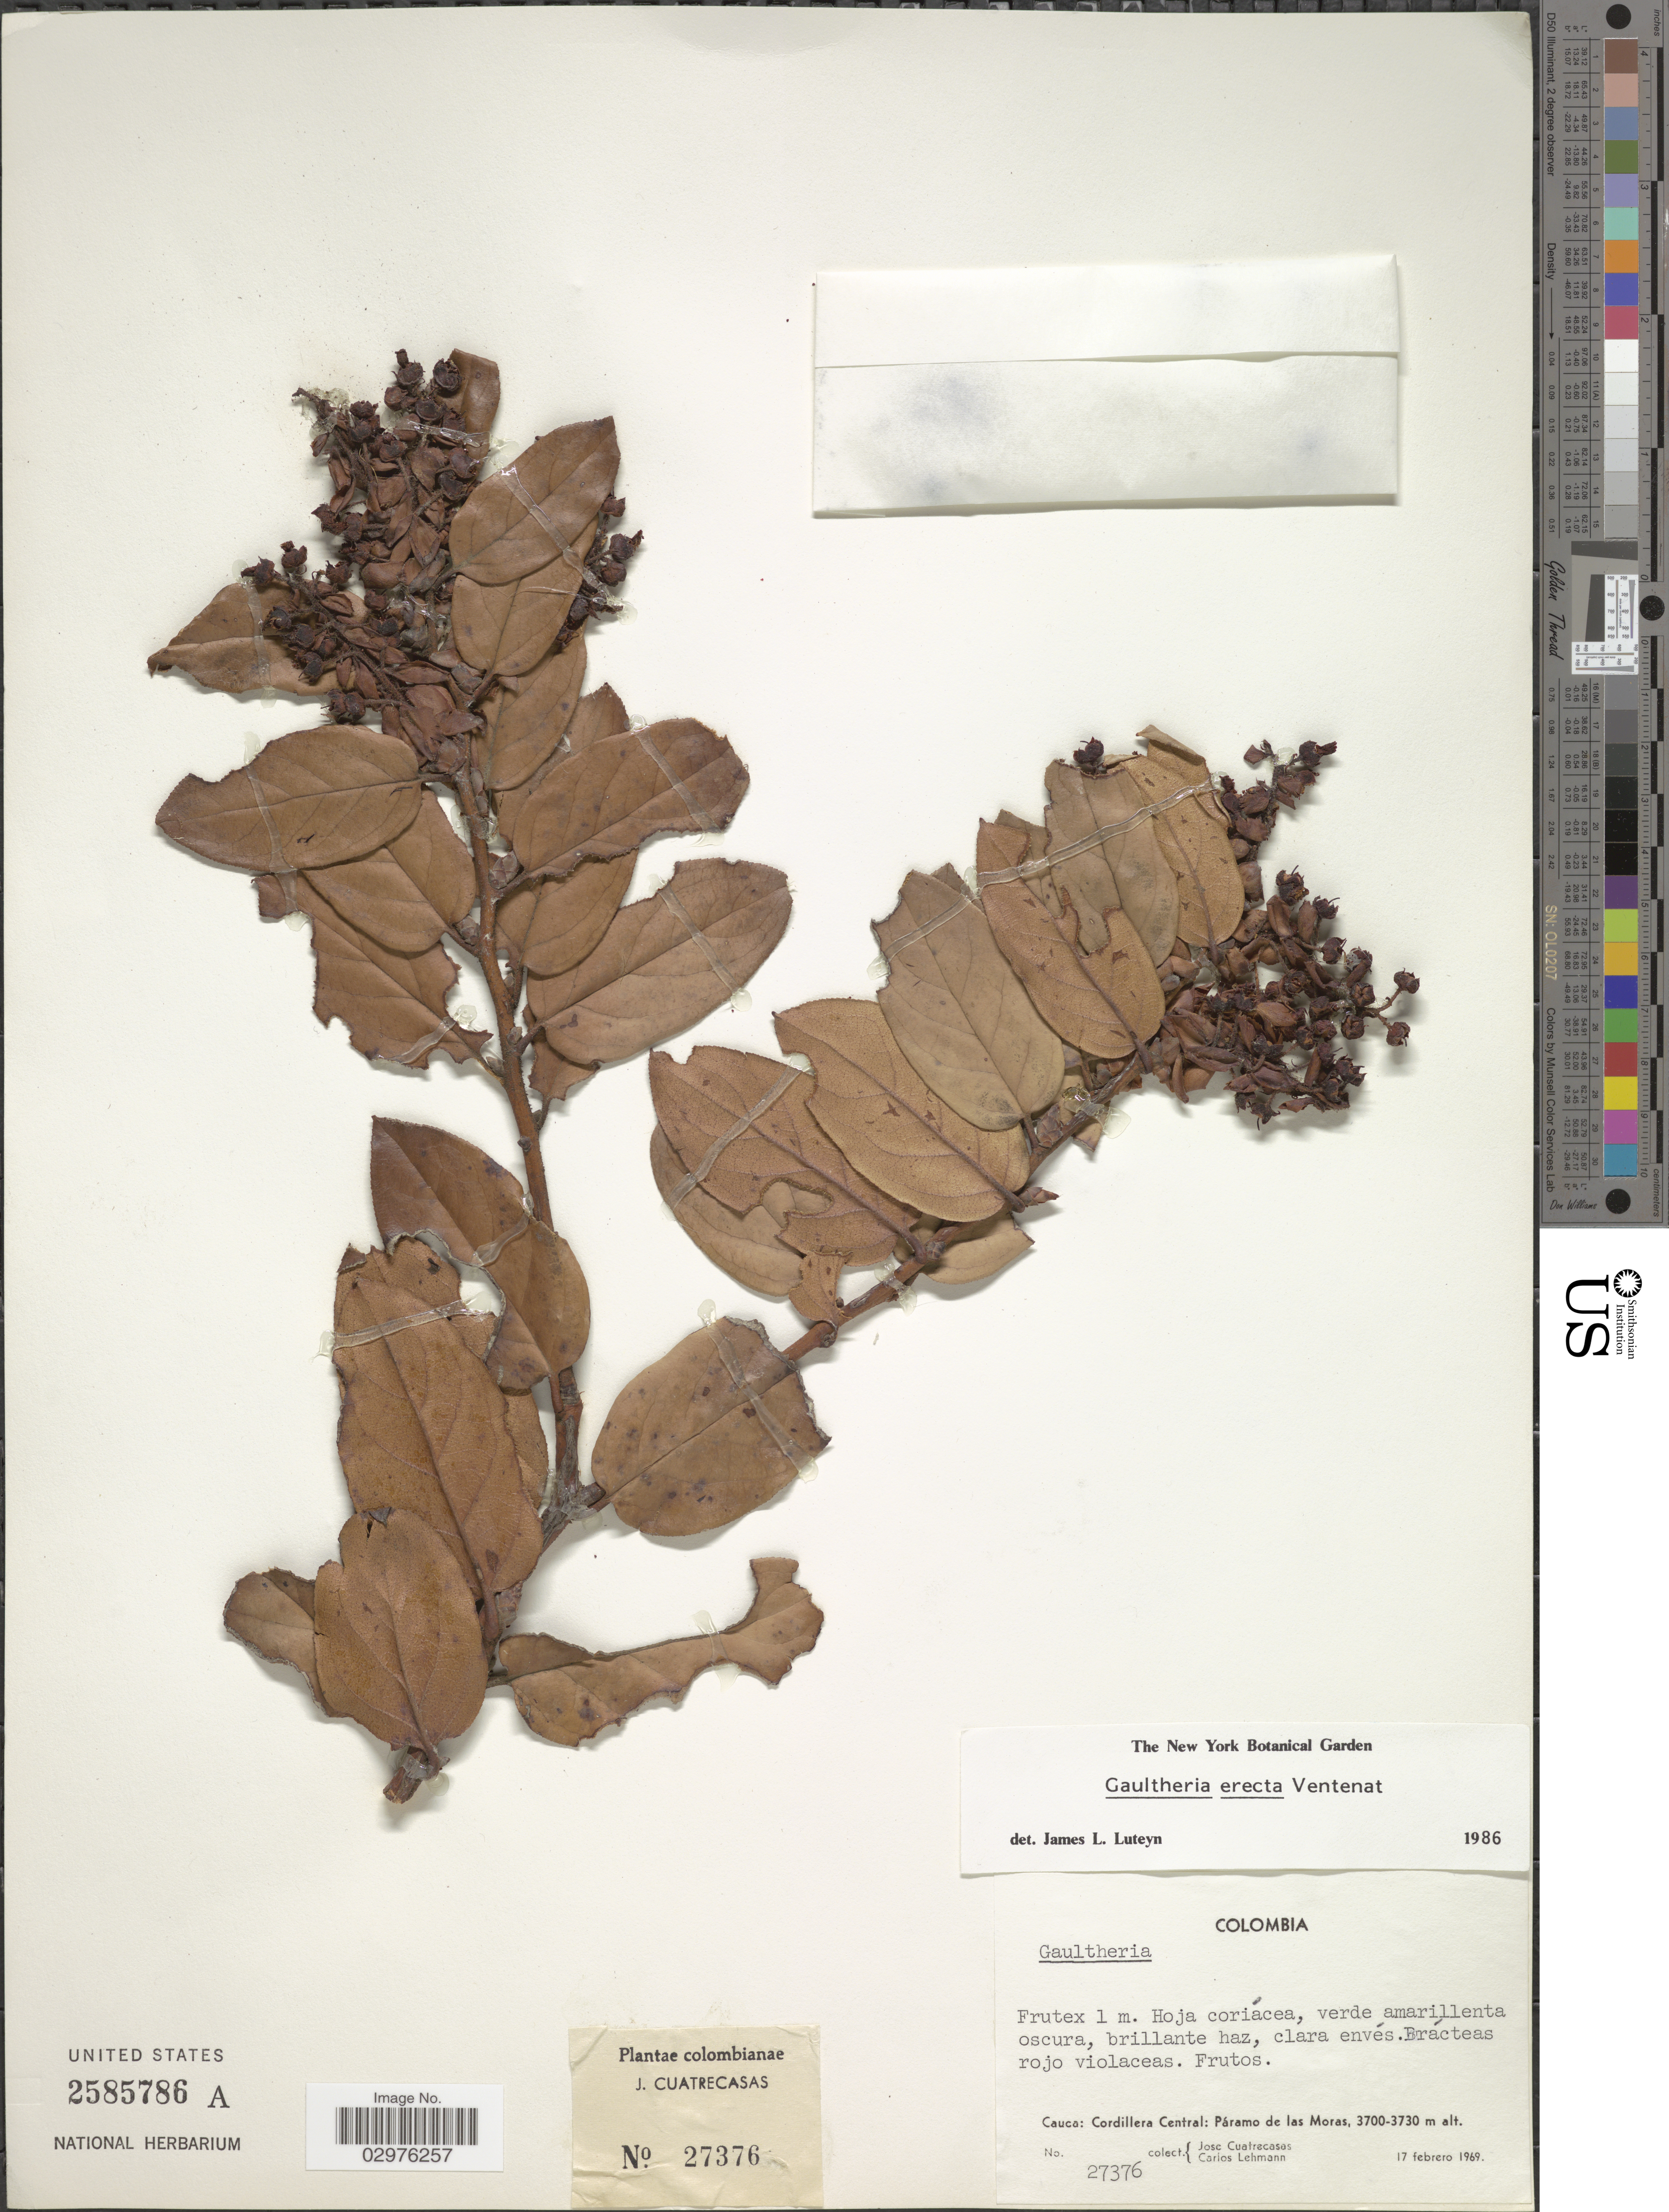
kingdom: Plantae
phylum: Tracheophyta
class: Magnoliopsida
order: Ericales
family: Ericaceae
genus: Gaultheria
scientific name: Gaultheria erecta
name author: Vent.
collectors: J. Cuatrecasas & C. Lehmann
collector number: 27376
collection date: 1969-02-17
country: Colombia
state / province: Cauca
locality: Cordillera Central: Páramo de las Moras.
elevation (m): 3700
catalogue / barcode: US 2585786A